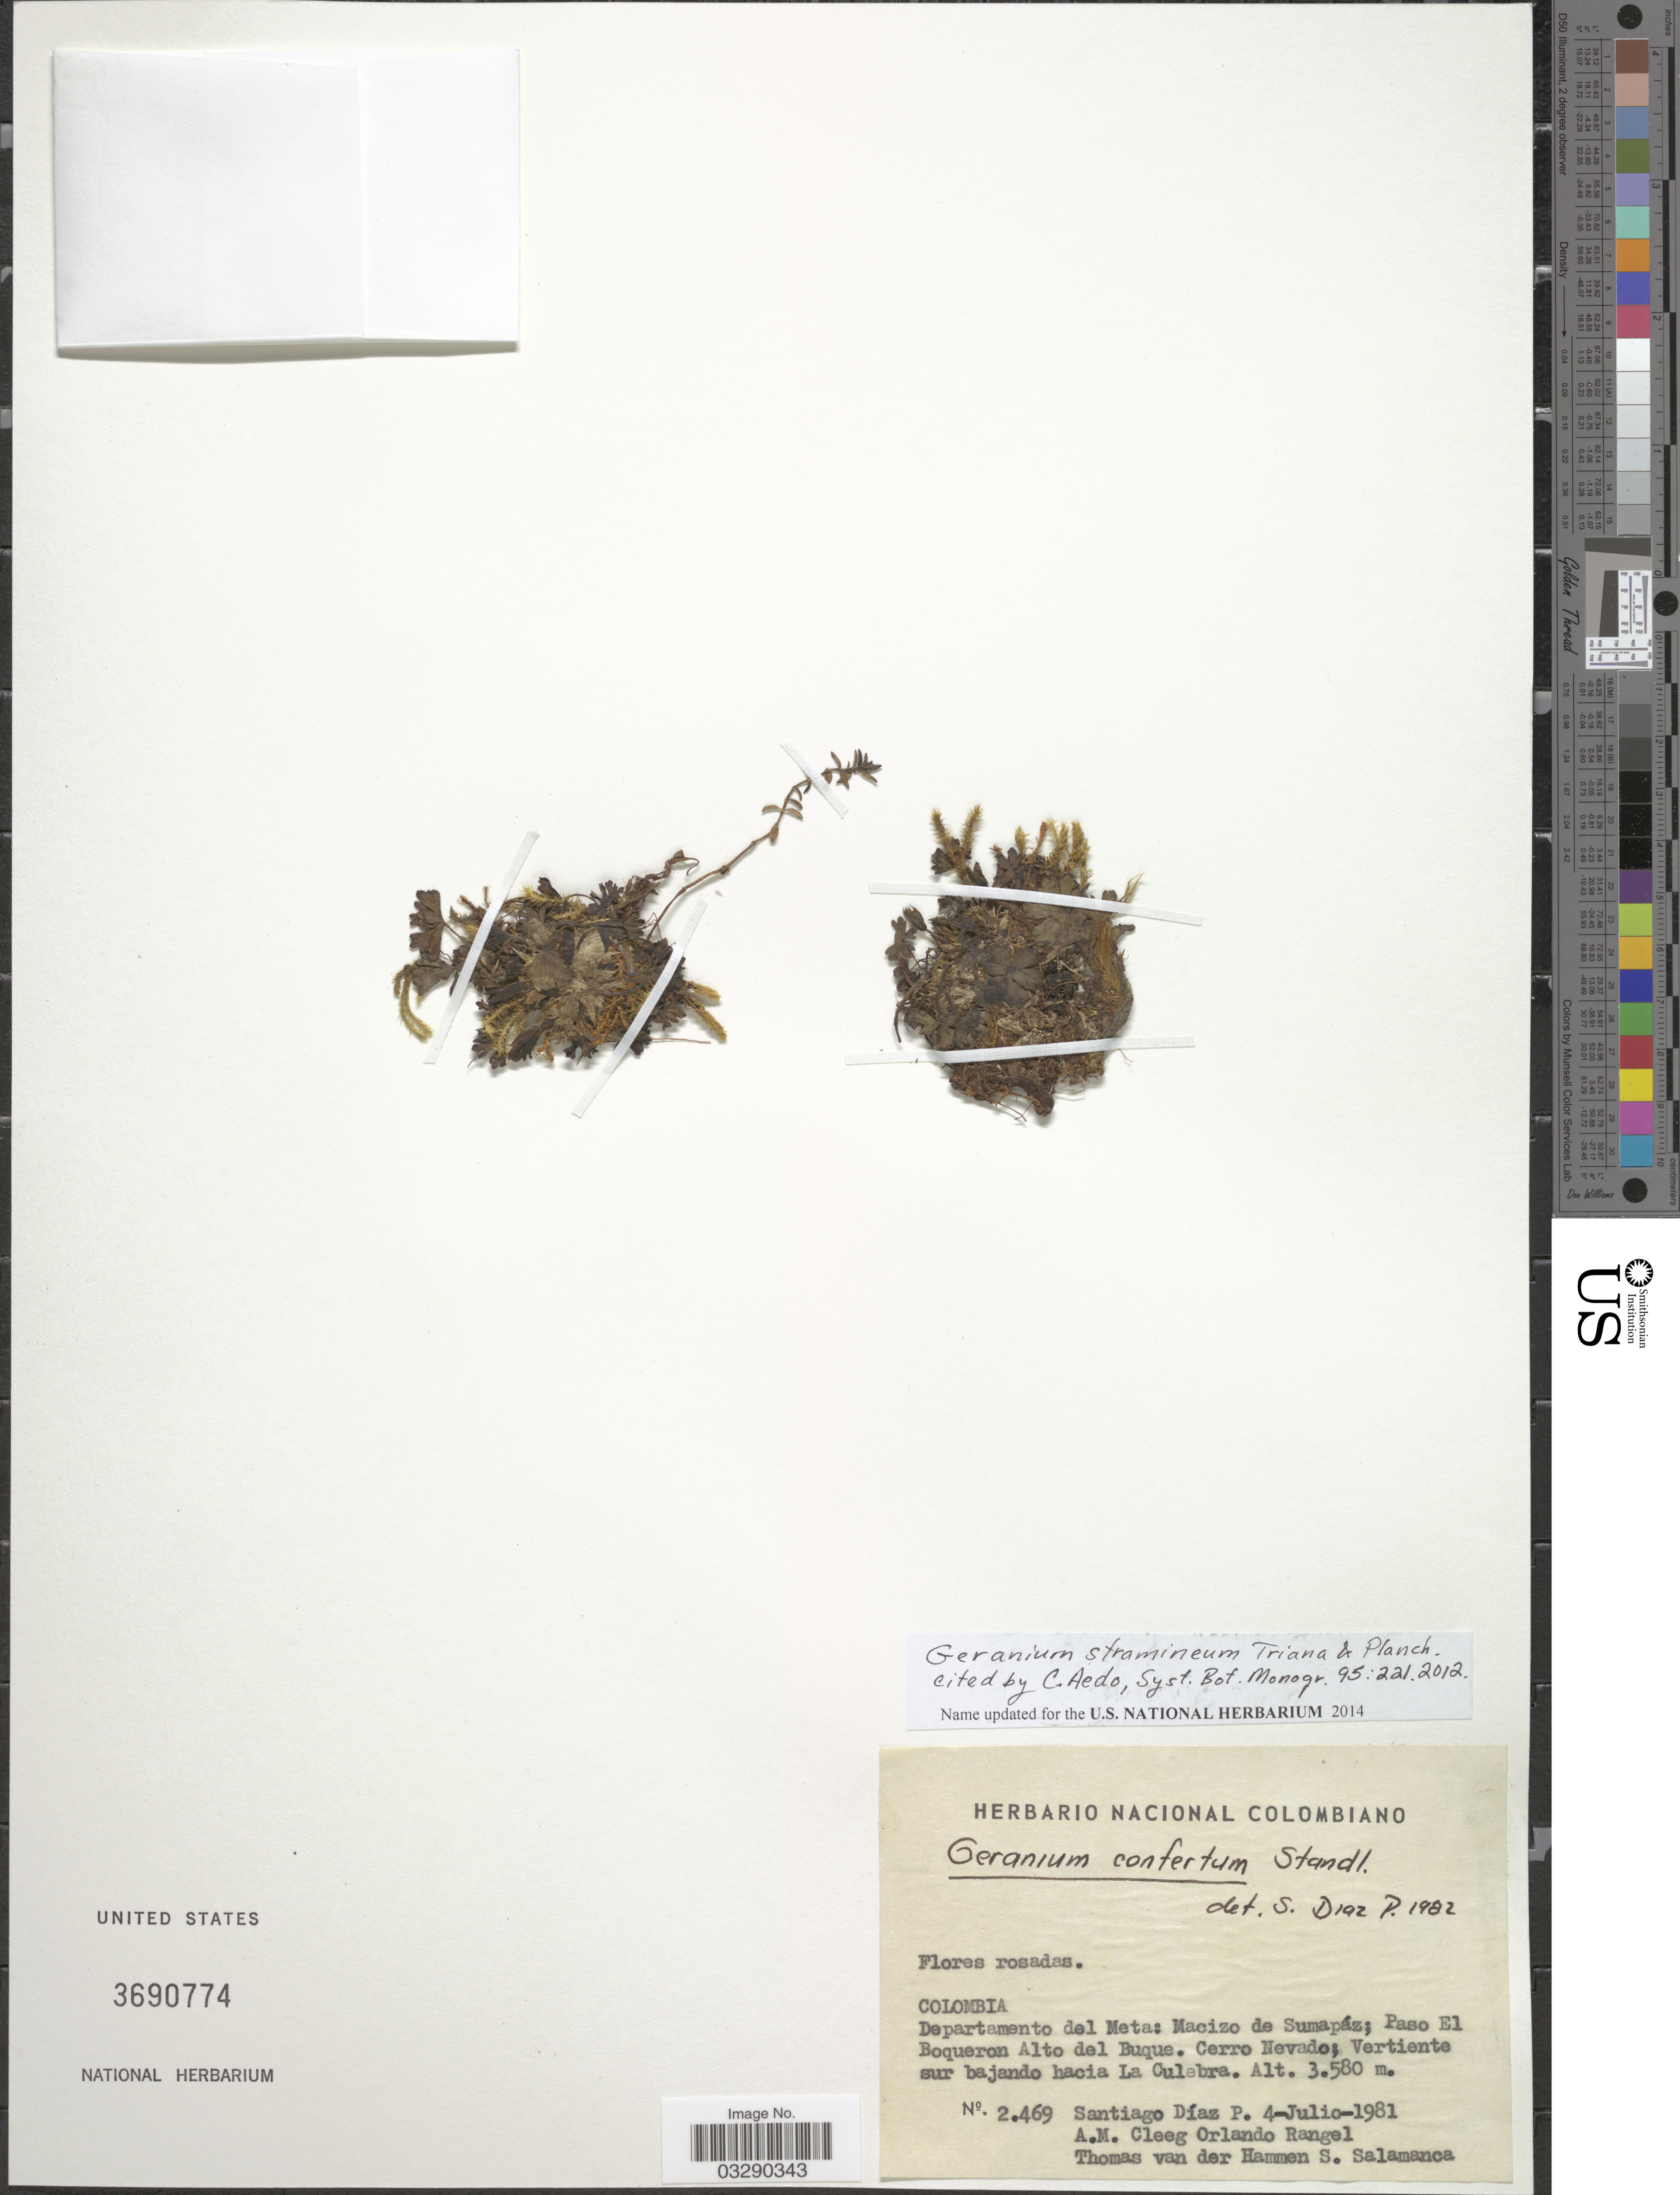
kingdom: Plantae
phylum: Tracheophyta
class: Magnoliopsida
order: Geraniales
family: Geraniaceae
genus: Geranium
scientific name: Geranium stramineum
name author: Triana & Planch.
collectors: S. Diaz P., A. Cleeg, O. Rangel, T. Van der Hammen & S. Salamanca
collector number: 2469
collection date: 1981-07-04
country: Colombia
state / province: Meta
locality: Departamento del Meta: Macizo de Sumapáz; Paso El Boqueron Alto del Buque. Cerro Nevado; Vertiente sur bajando hacia La Culebra.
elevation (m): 3580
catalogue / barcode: US 3690774